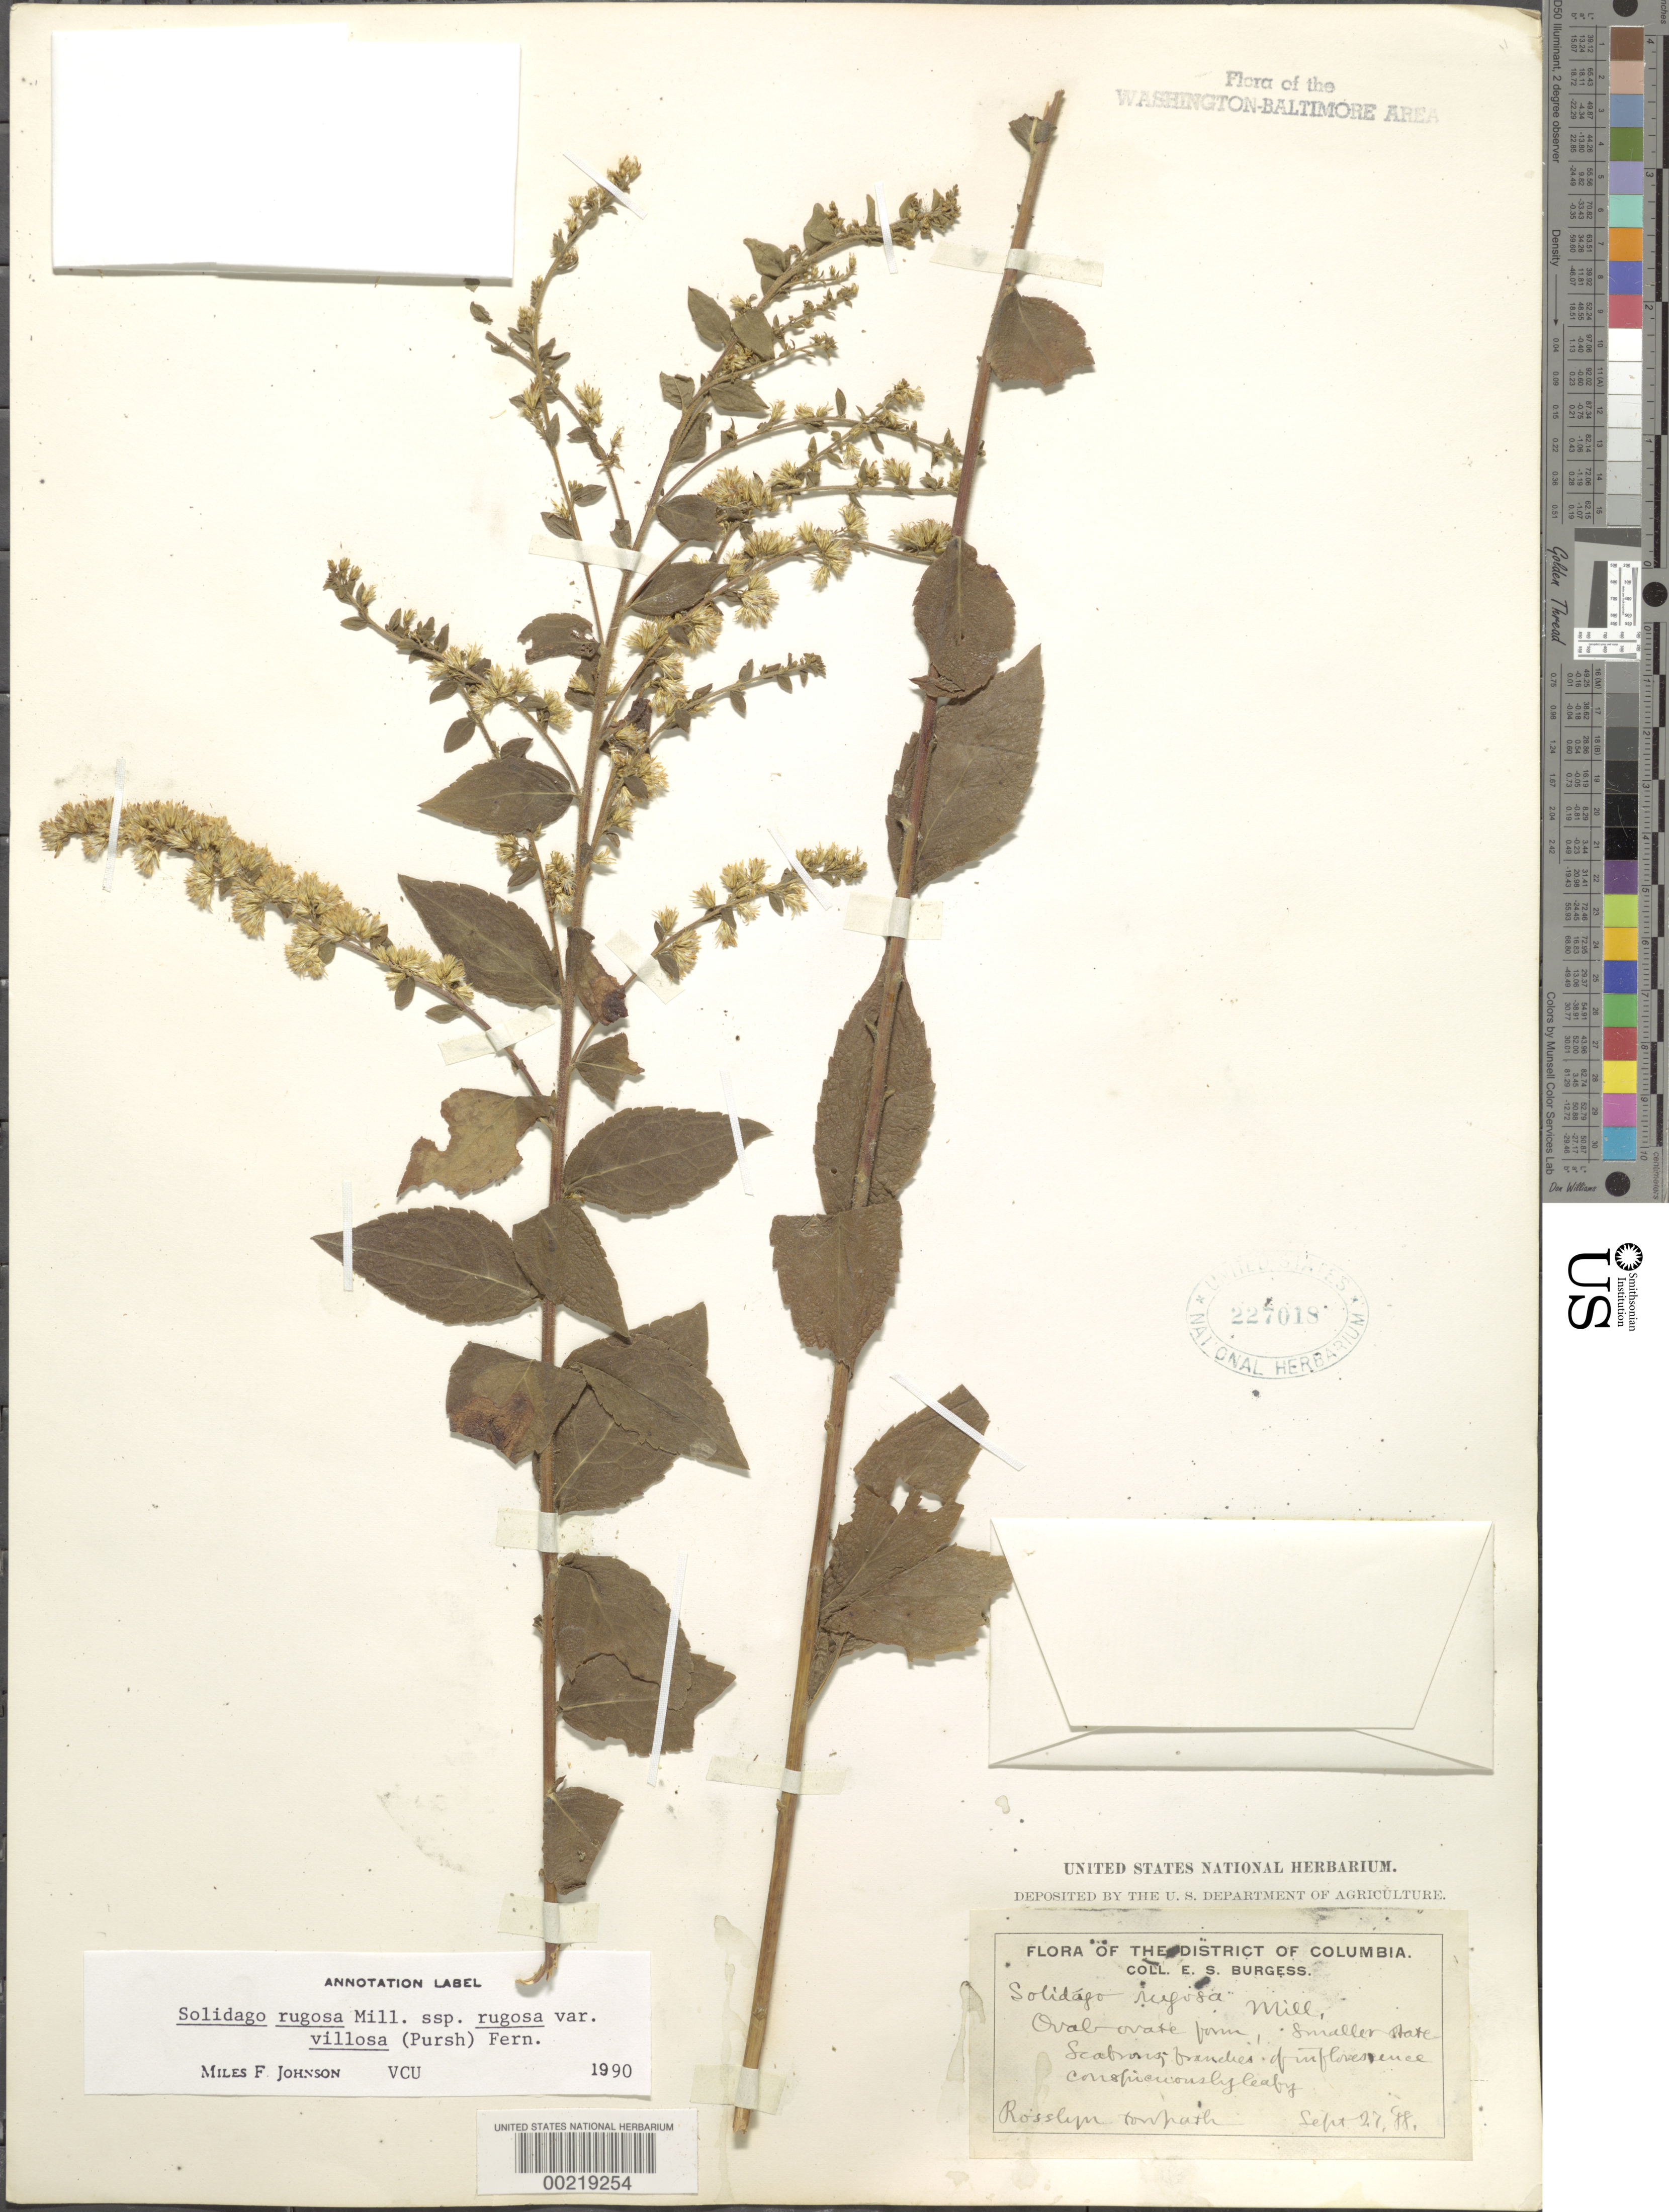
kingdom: Plantae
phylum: Tracheophyta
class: Magnoliopsida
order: Asterales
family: Asteraceae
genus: Solidago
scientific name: Solidago rugosa var. villosa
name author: Mill.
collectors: E. Burgess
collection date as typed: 27 Sep 1888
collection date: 1888-09-27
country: United States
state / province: Virginia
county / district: Arlington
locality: Rosslyn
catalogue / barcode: US 227018